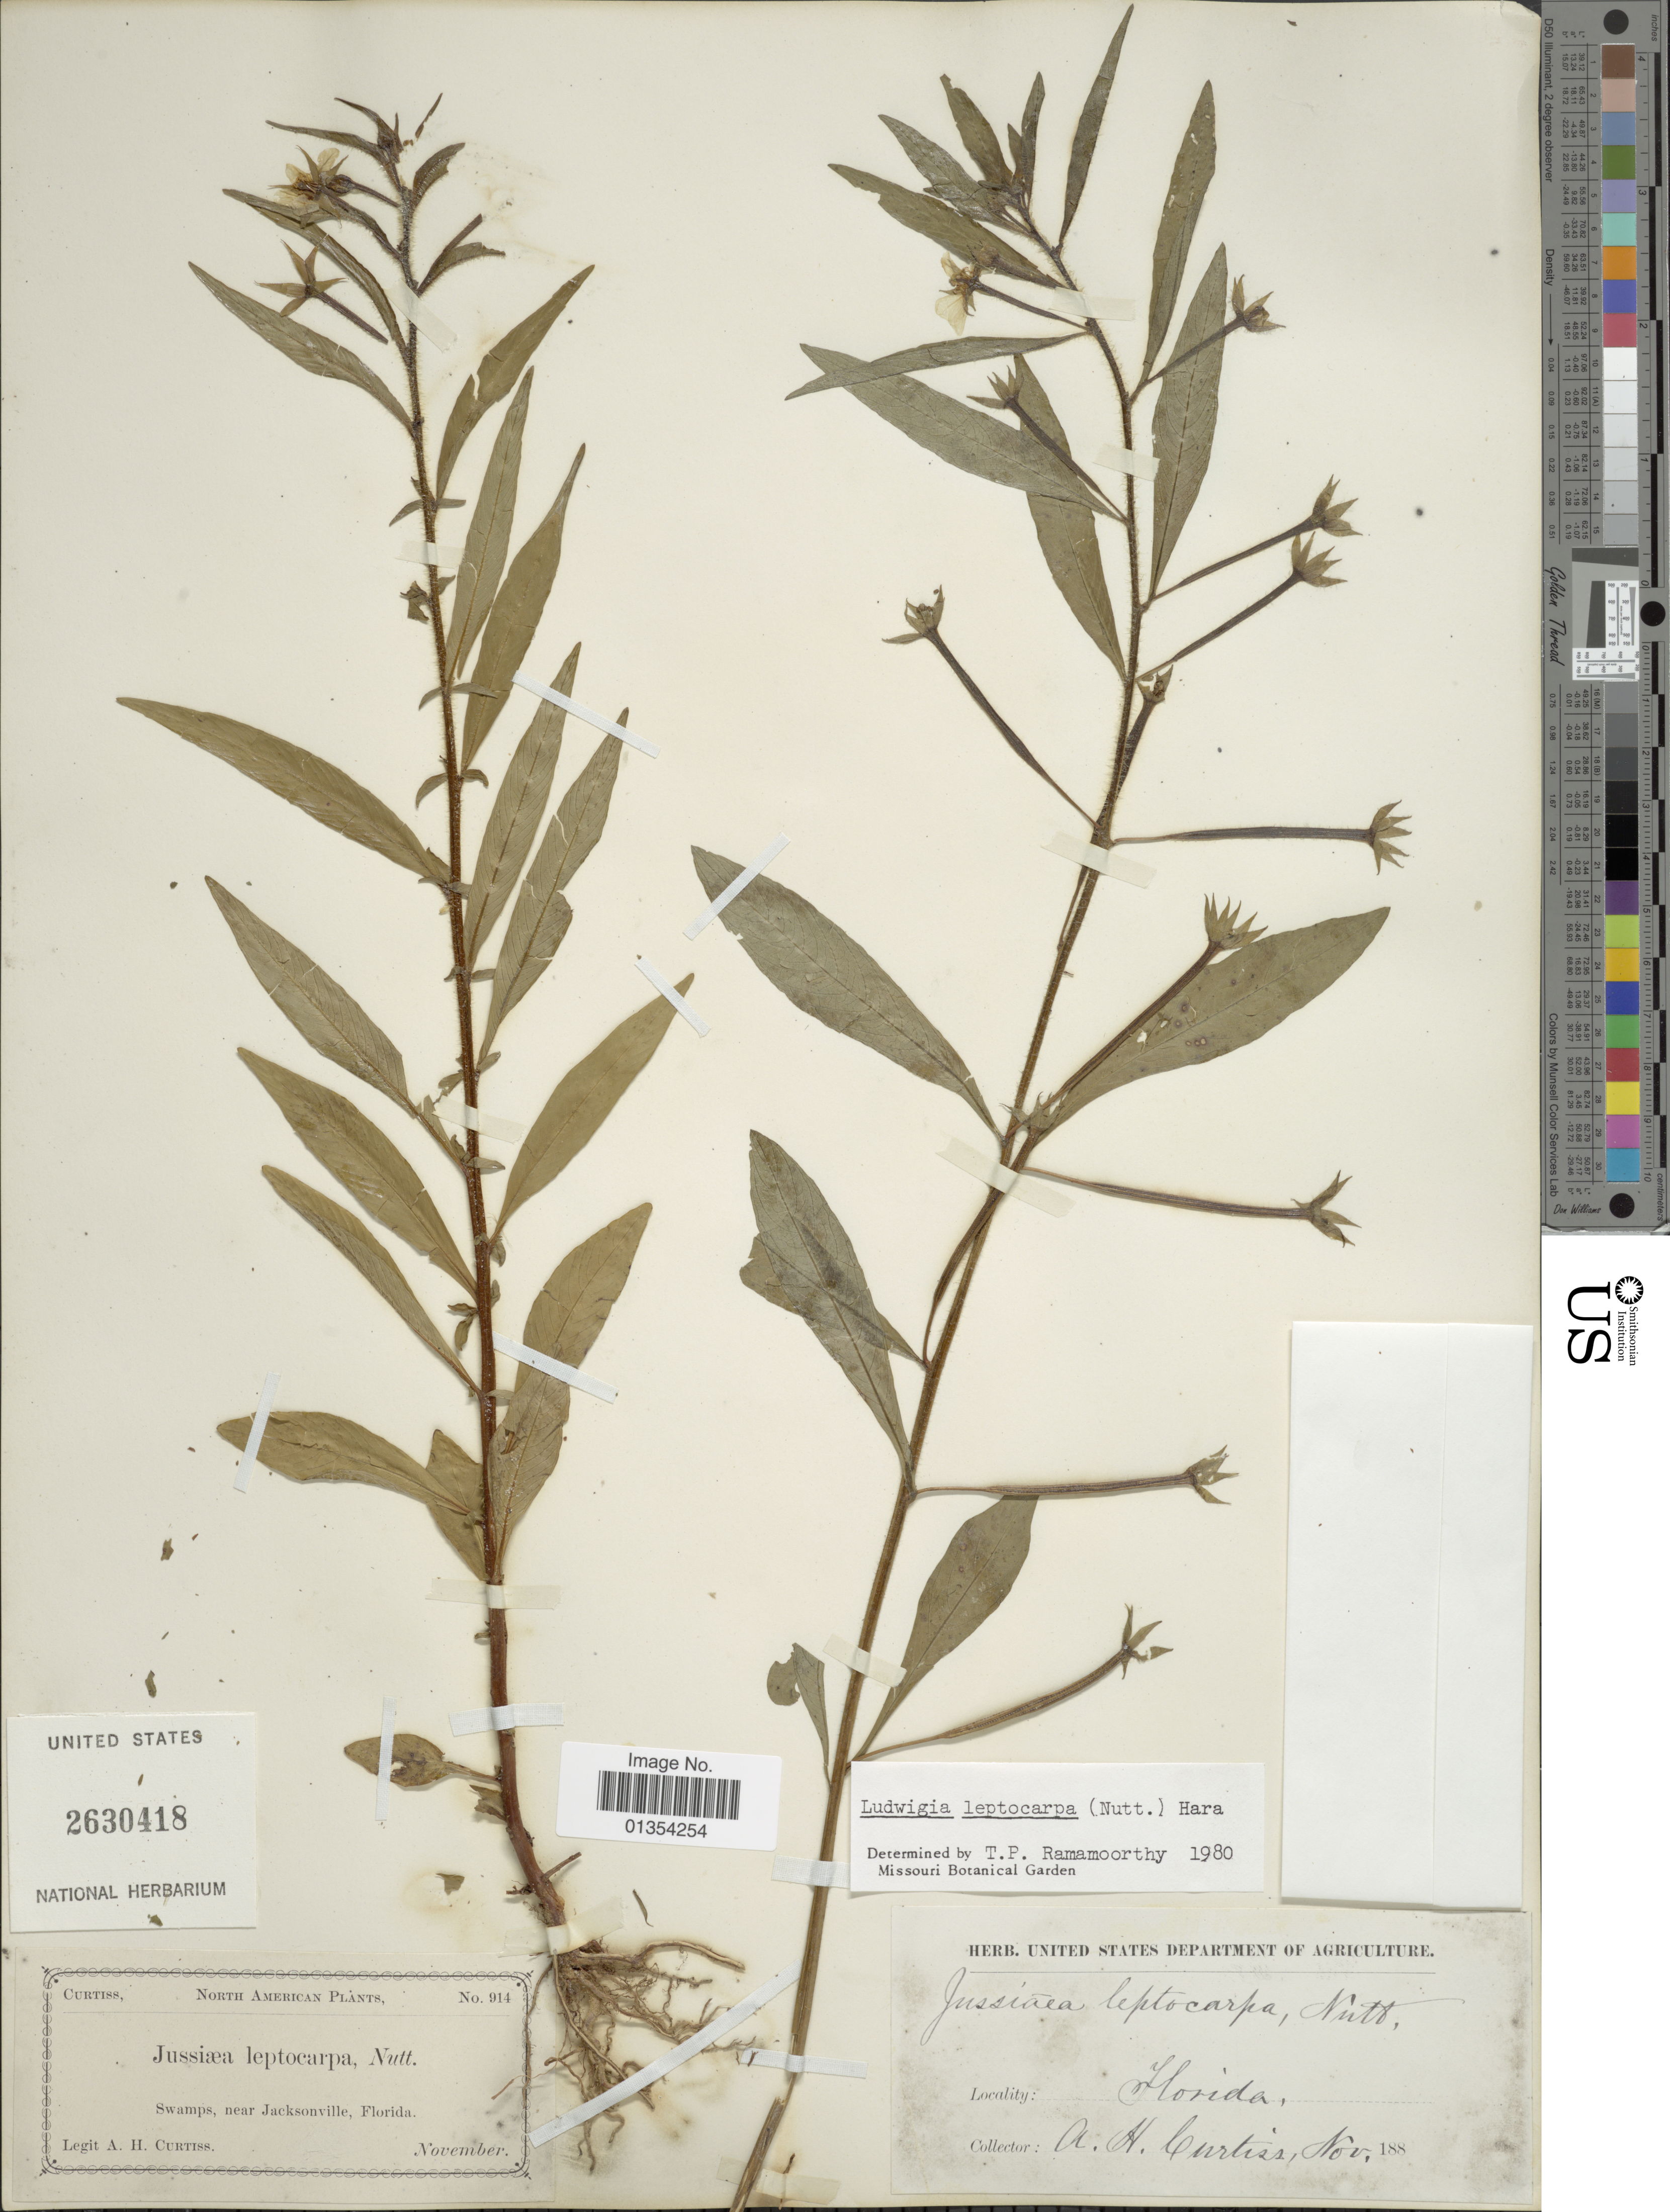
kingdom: Plantae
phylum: Tracheophyta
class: Magnoliopsida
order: Myrtales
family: Onagraceae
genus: Ludwigia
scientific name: Ludwigia leptocarpa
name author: (Nutt.) H. Hara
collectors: A. H. Curtiss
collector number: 914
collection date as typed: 188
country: United States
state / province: Florida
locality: Swamps, near Jacksonville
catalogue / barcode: US 2630418